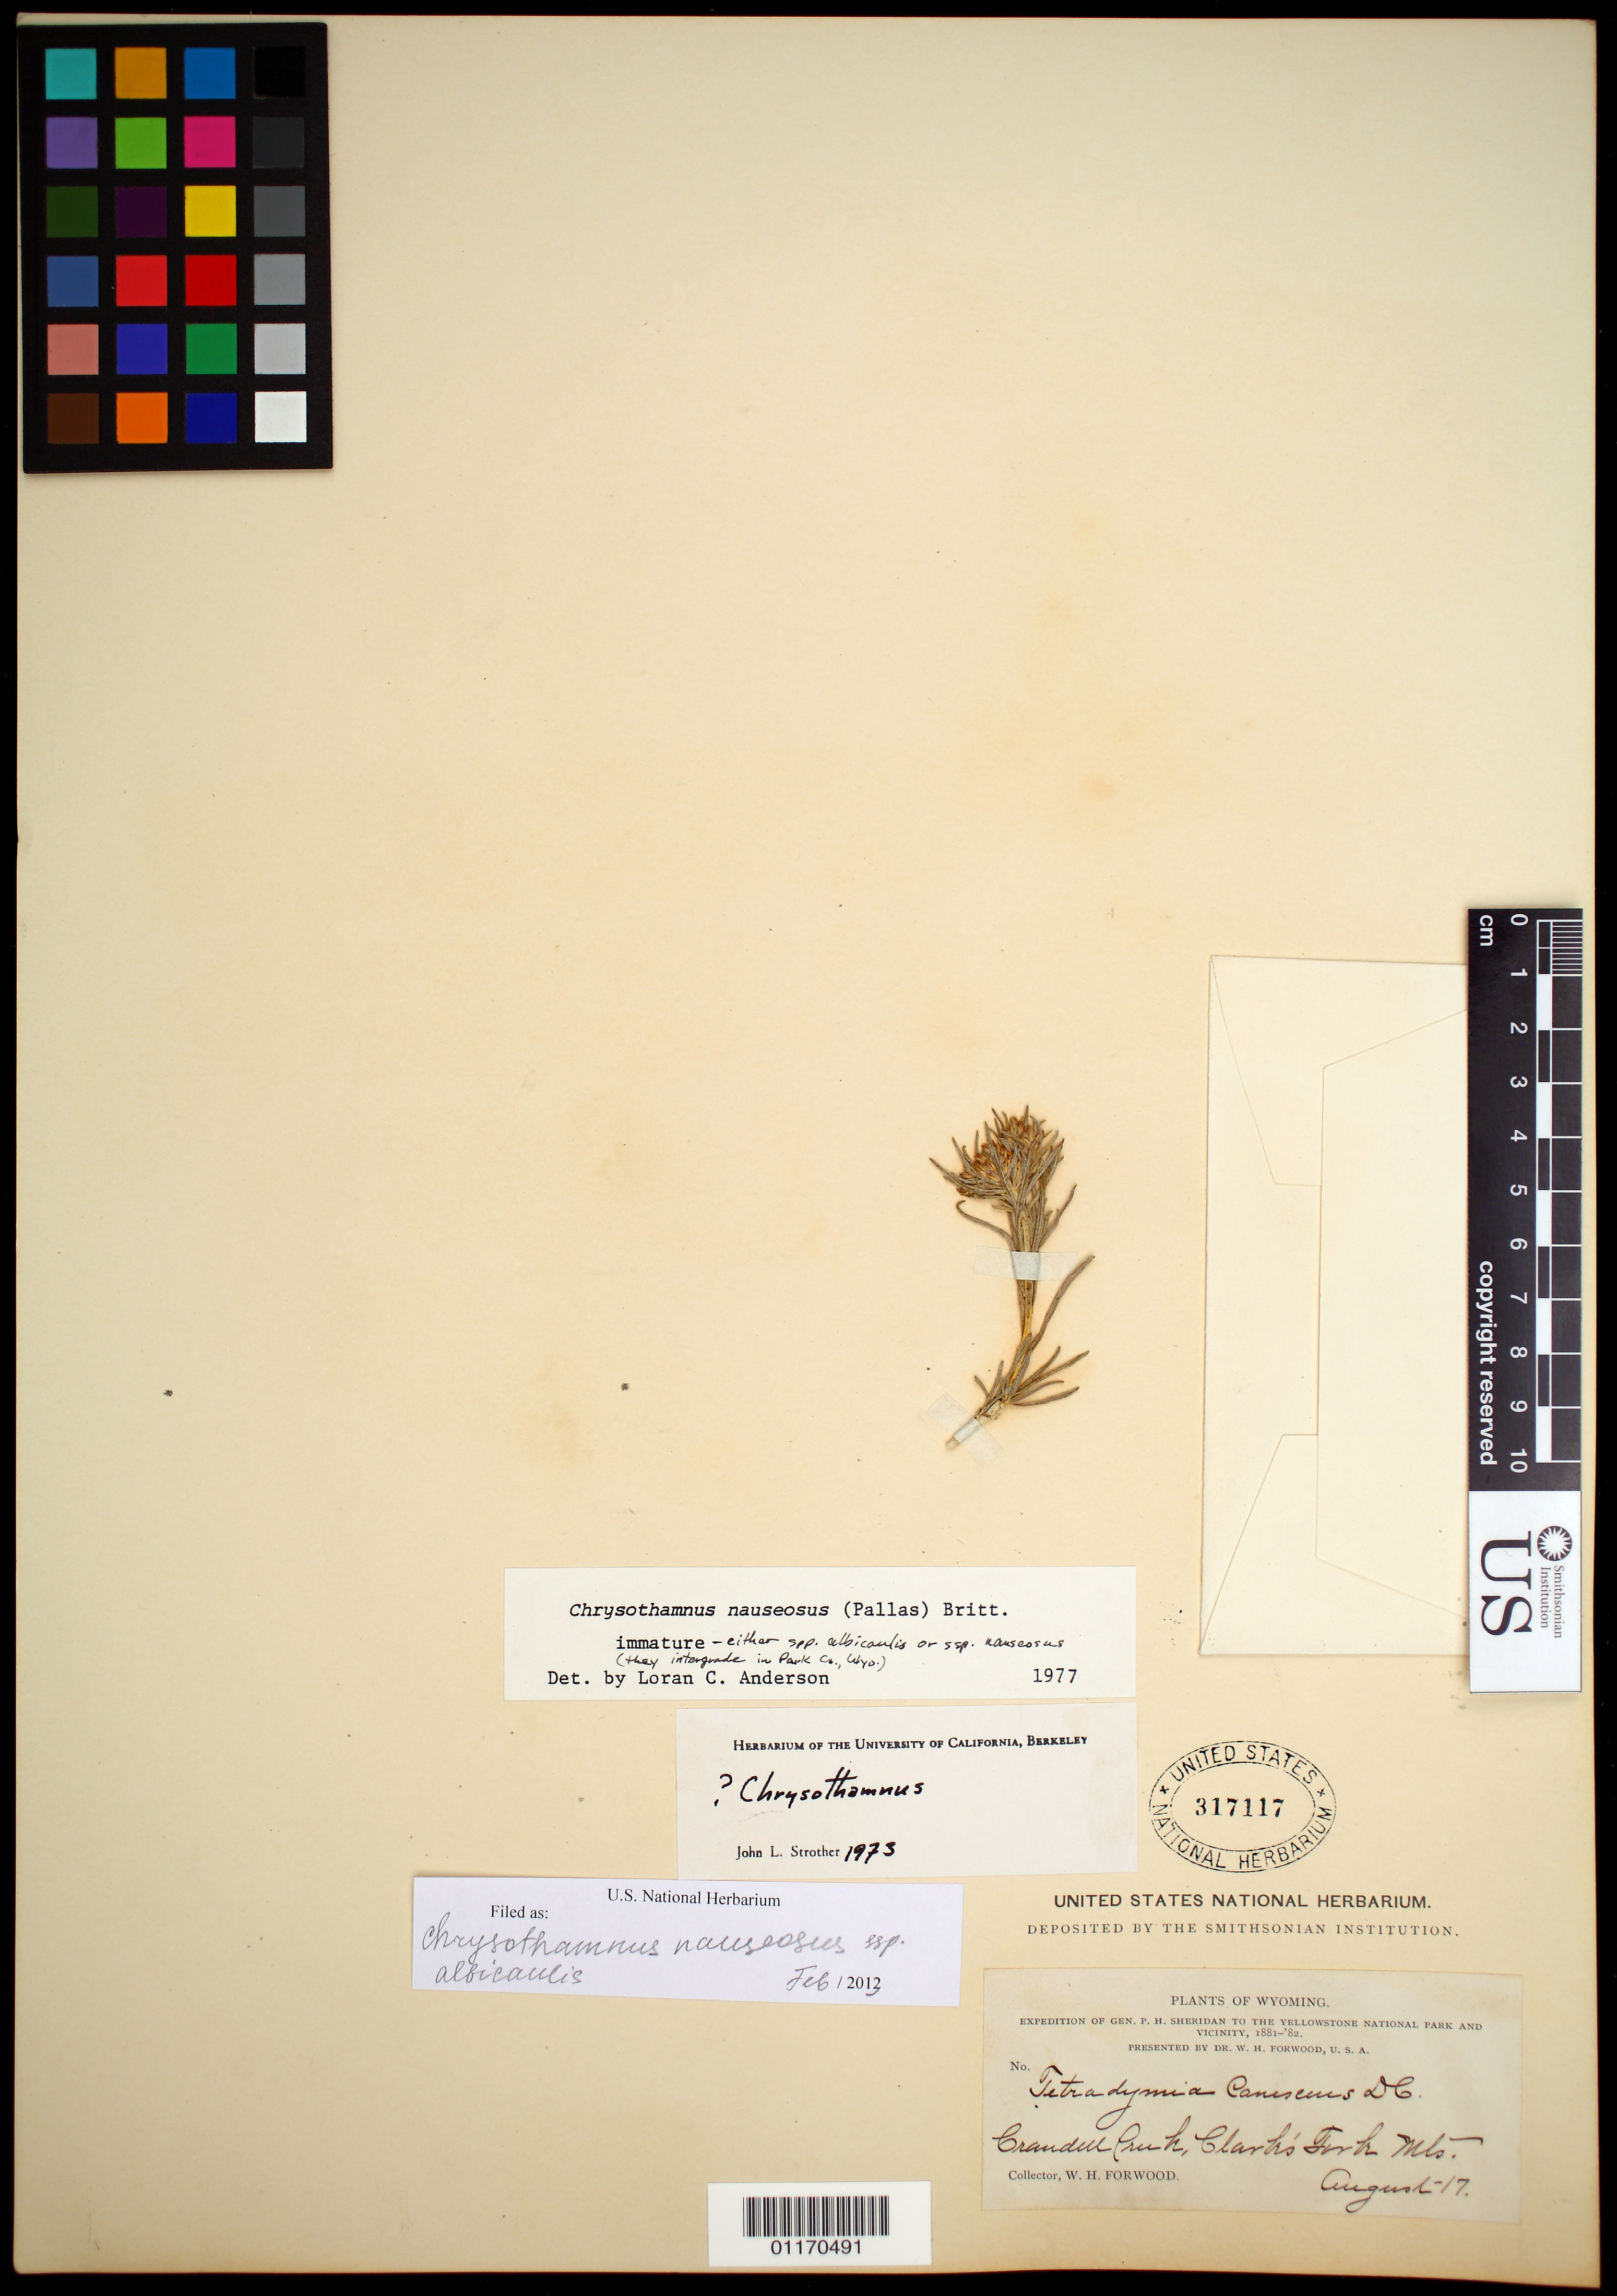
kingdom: Plantae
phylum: Tracheophyta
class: Magnoliopsida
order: Asterales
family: Asteraceae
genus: Ericameria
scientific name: Ericameria nauseosa var. speciosa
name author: (Nutt.) G.L. Nesom & G.I. Baird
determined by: Urbatsch, Lowell E., Curator (LSU), Louisiana State University (UNITED STATES)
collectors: W. Forwood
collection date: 1881-08-17 or 1882-08-17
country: United States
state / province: Wyoming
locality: Grandall Creek, Clark's Fork Mts.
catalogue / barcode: US 317117